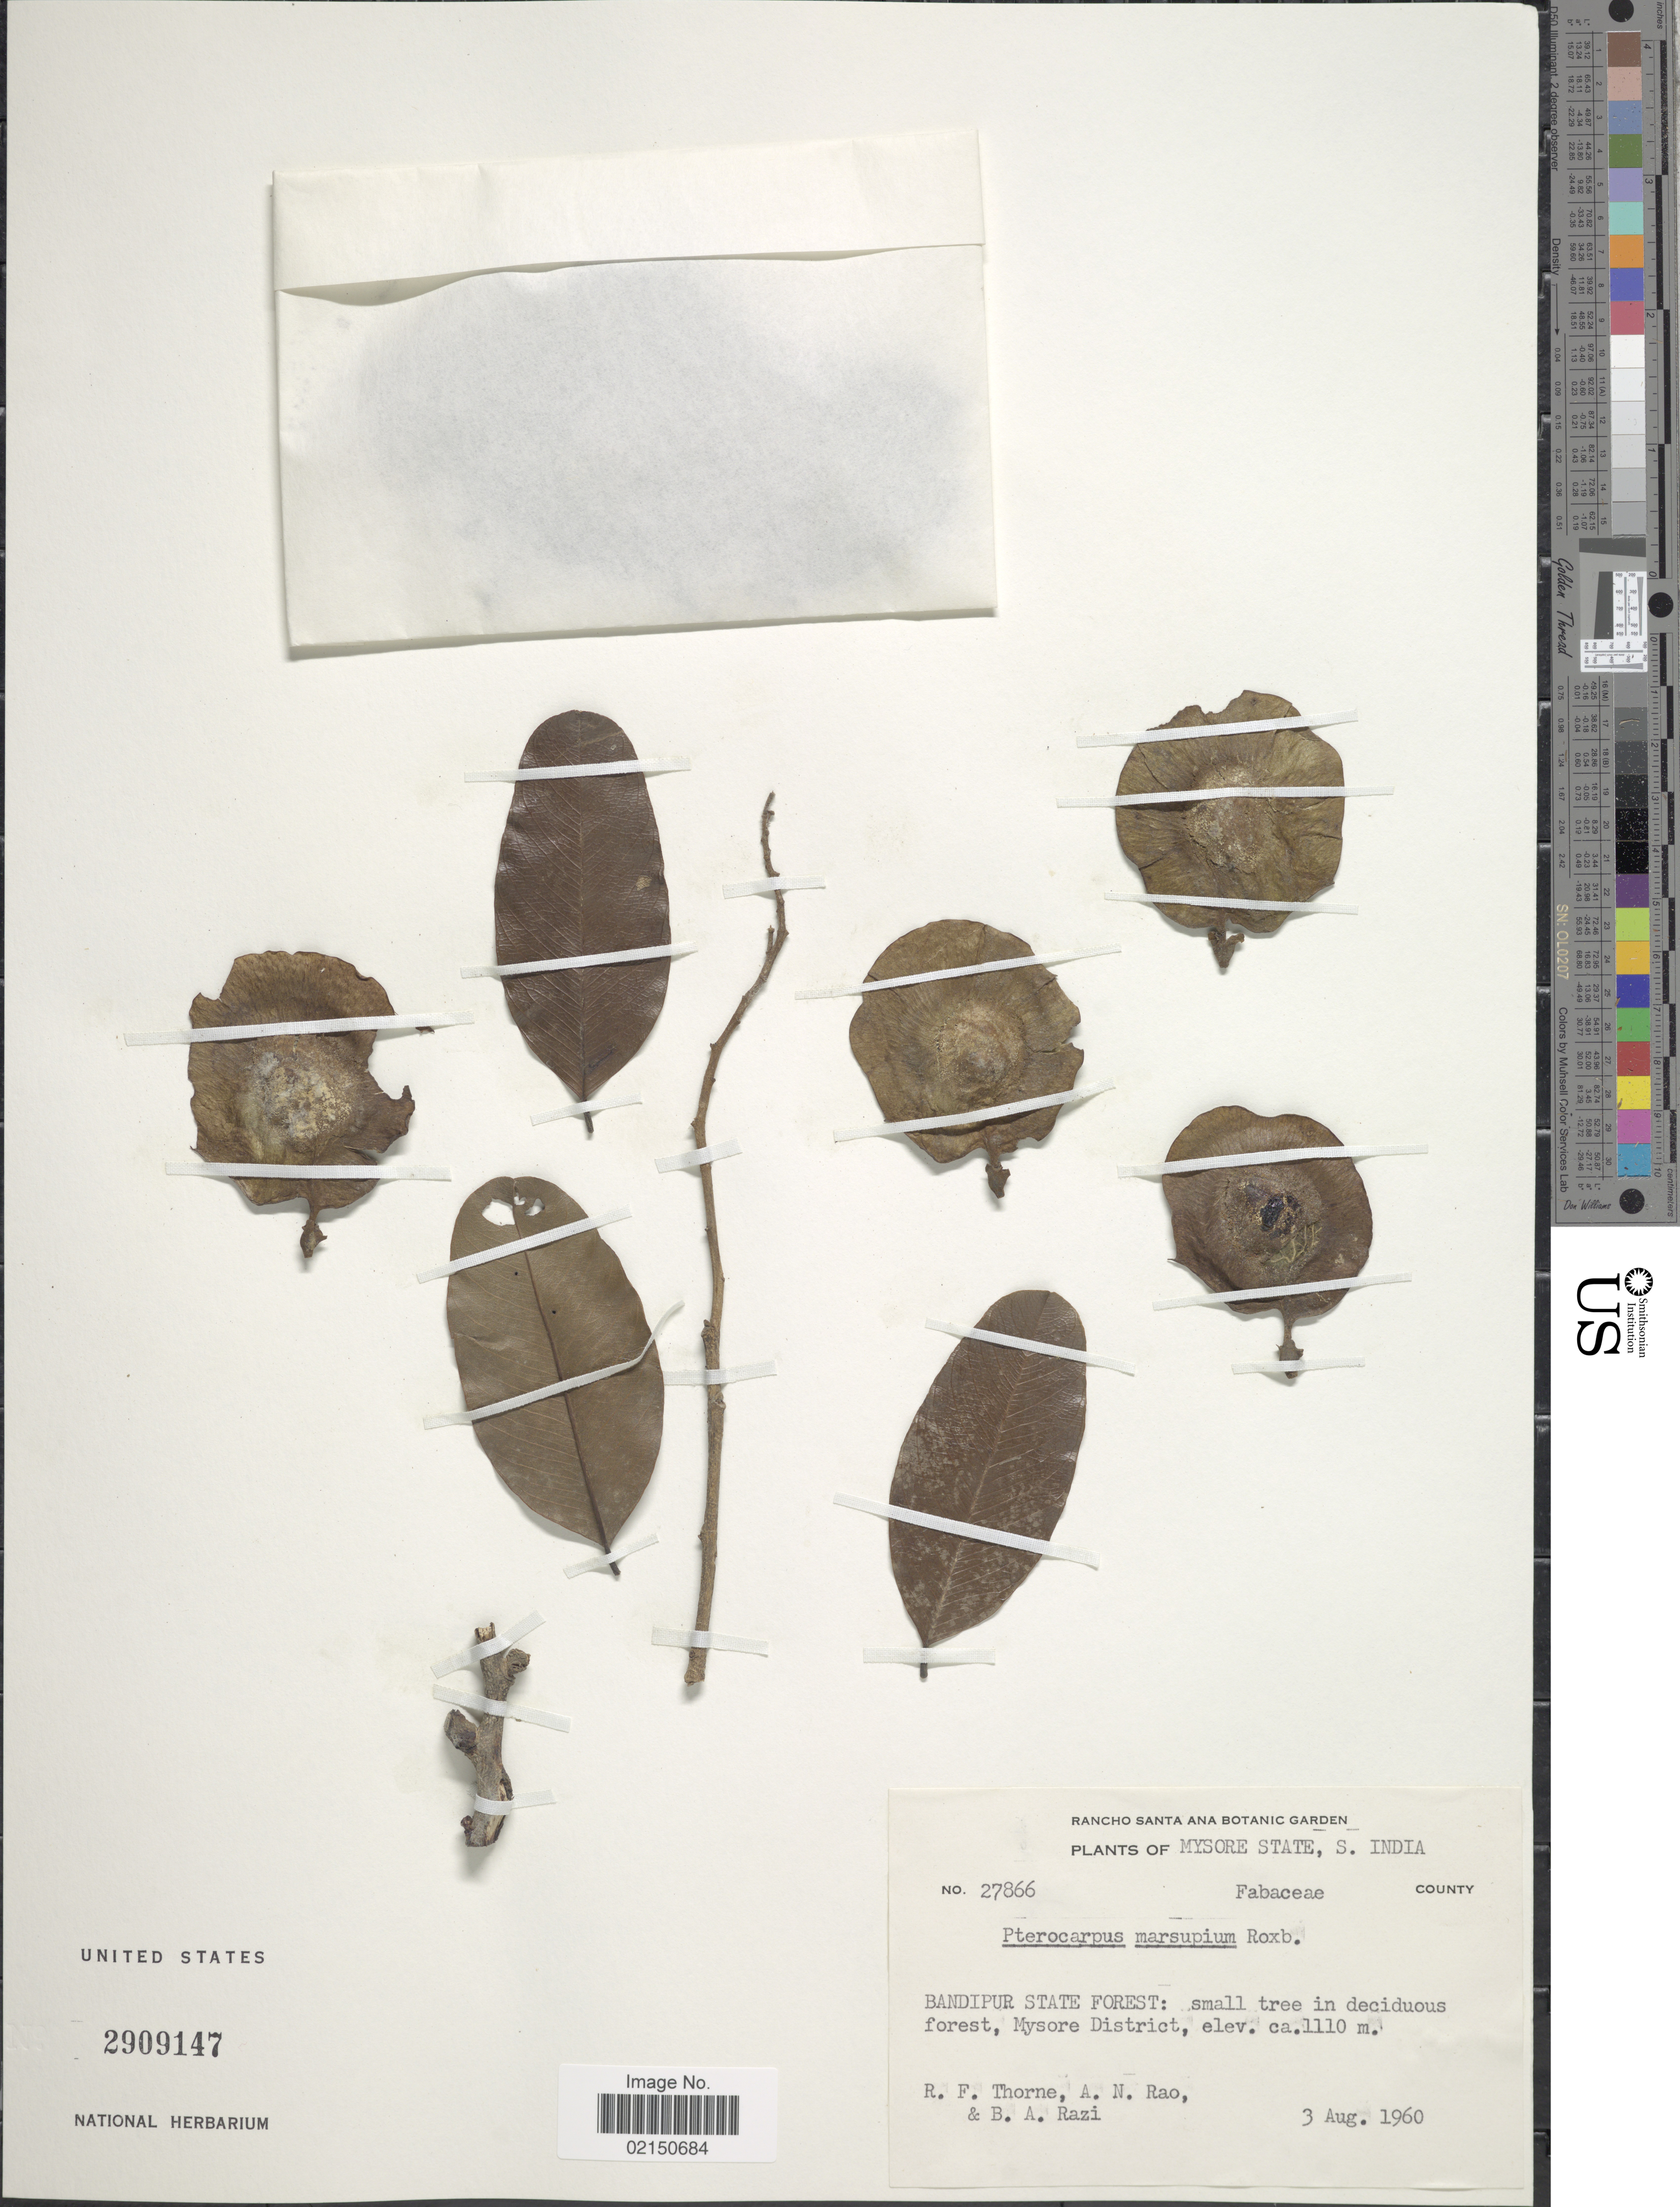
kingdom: Plantae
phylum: Tracheophyta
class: Magnoliopsida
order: Fabales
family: Fabaceae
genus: Pterocarpus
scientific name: Pterocarpus marsupium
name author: Roxb.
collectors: R. F. Thorne, A. Rao & B. Razi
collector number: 27866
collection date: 1960-08-03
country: India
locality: Mysore State, S. India. Bandipur State Forest: Mysore District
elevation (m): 1110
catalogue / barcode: US 2909147